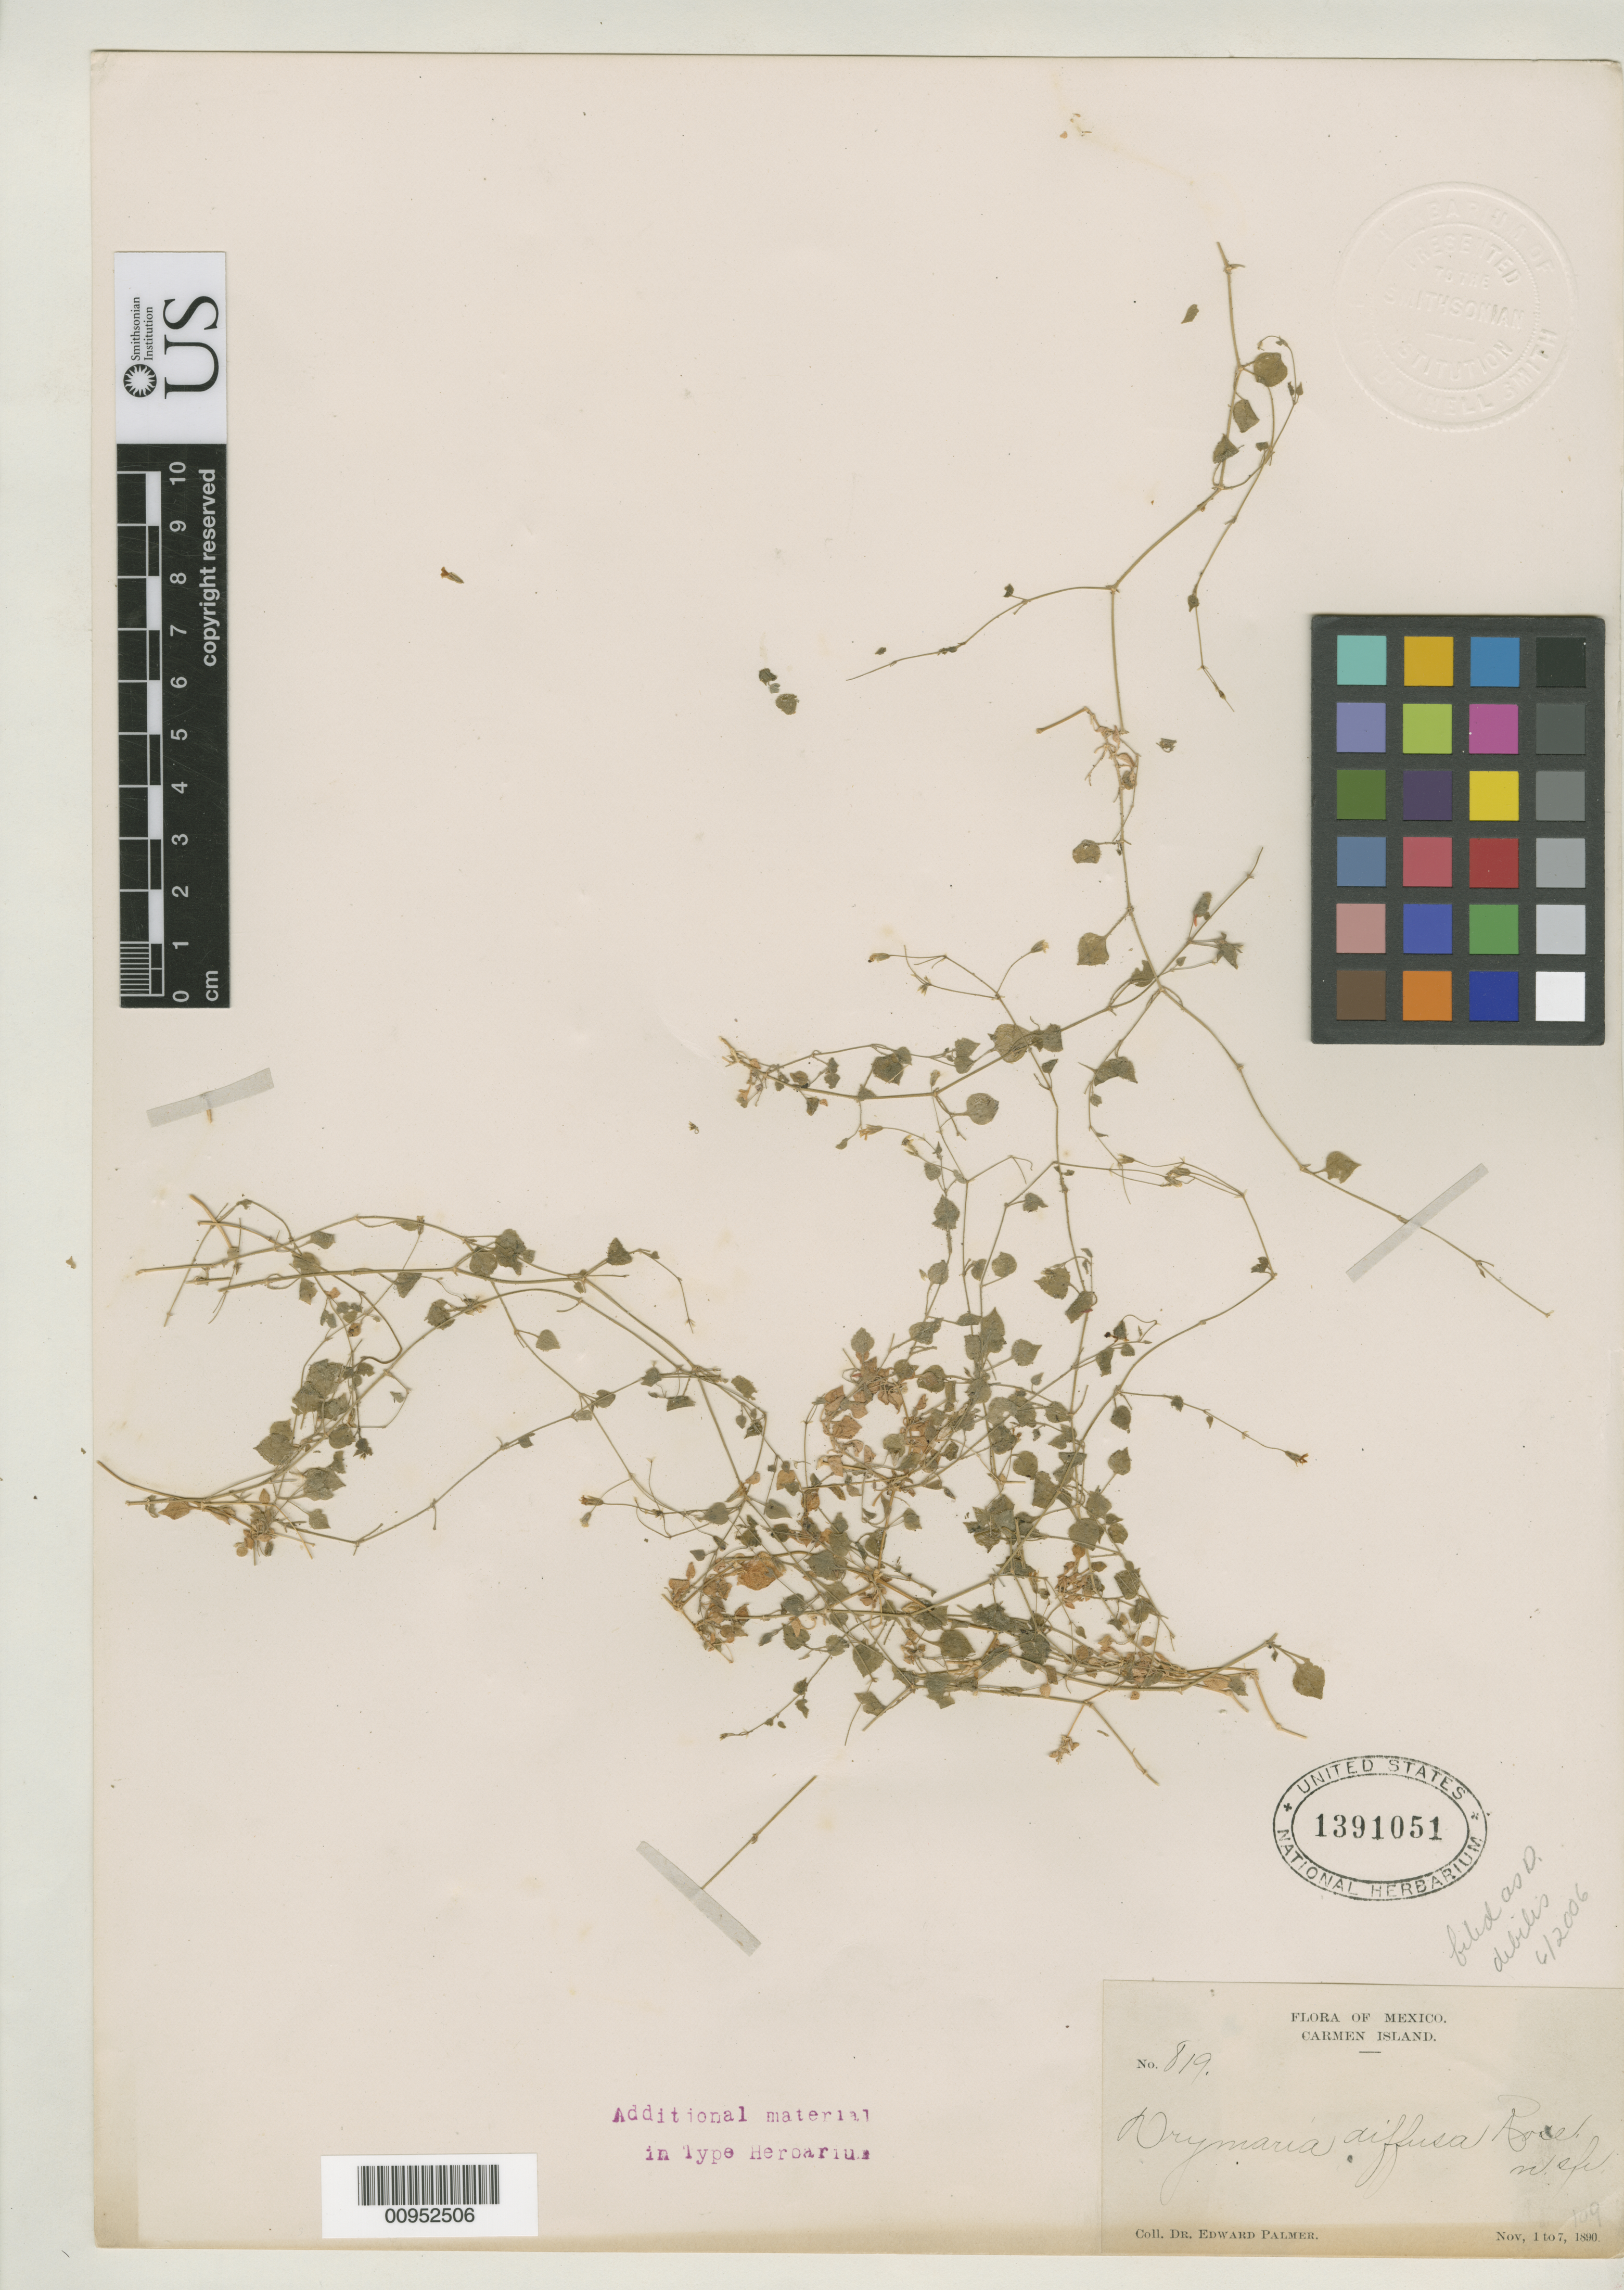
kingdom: Plantae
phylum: Tracheophyta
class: Magnoliopsida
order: Caryophyllales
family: Caryophyllaceae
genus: Drymaria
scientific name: Drymaria diffusa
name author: Rose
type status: Lectotype; Isosyntype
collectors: E. Palmer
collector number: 819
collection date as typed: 01 Nov 1890 to 07 Nov 1890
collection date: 1890-11-01/1890-11-07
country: Mexico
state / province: Baja California Sur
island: Carmen Island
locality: Carmen Island.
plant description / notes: Specimen ex Herb. John Donnell Smith.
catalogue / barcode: US 1391051